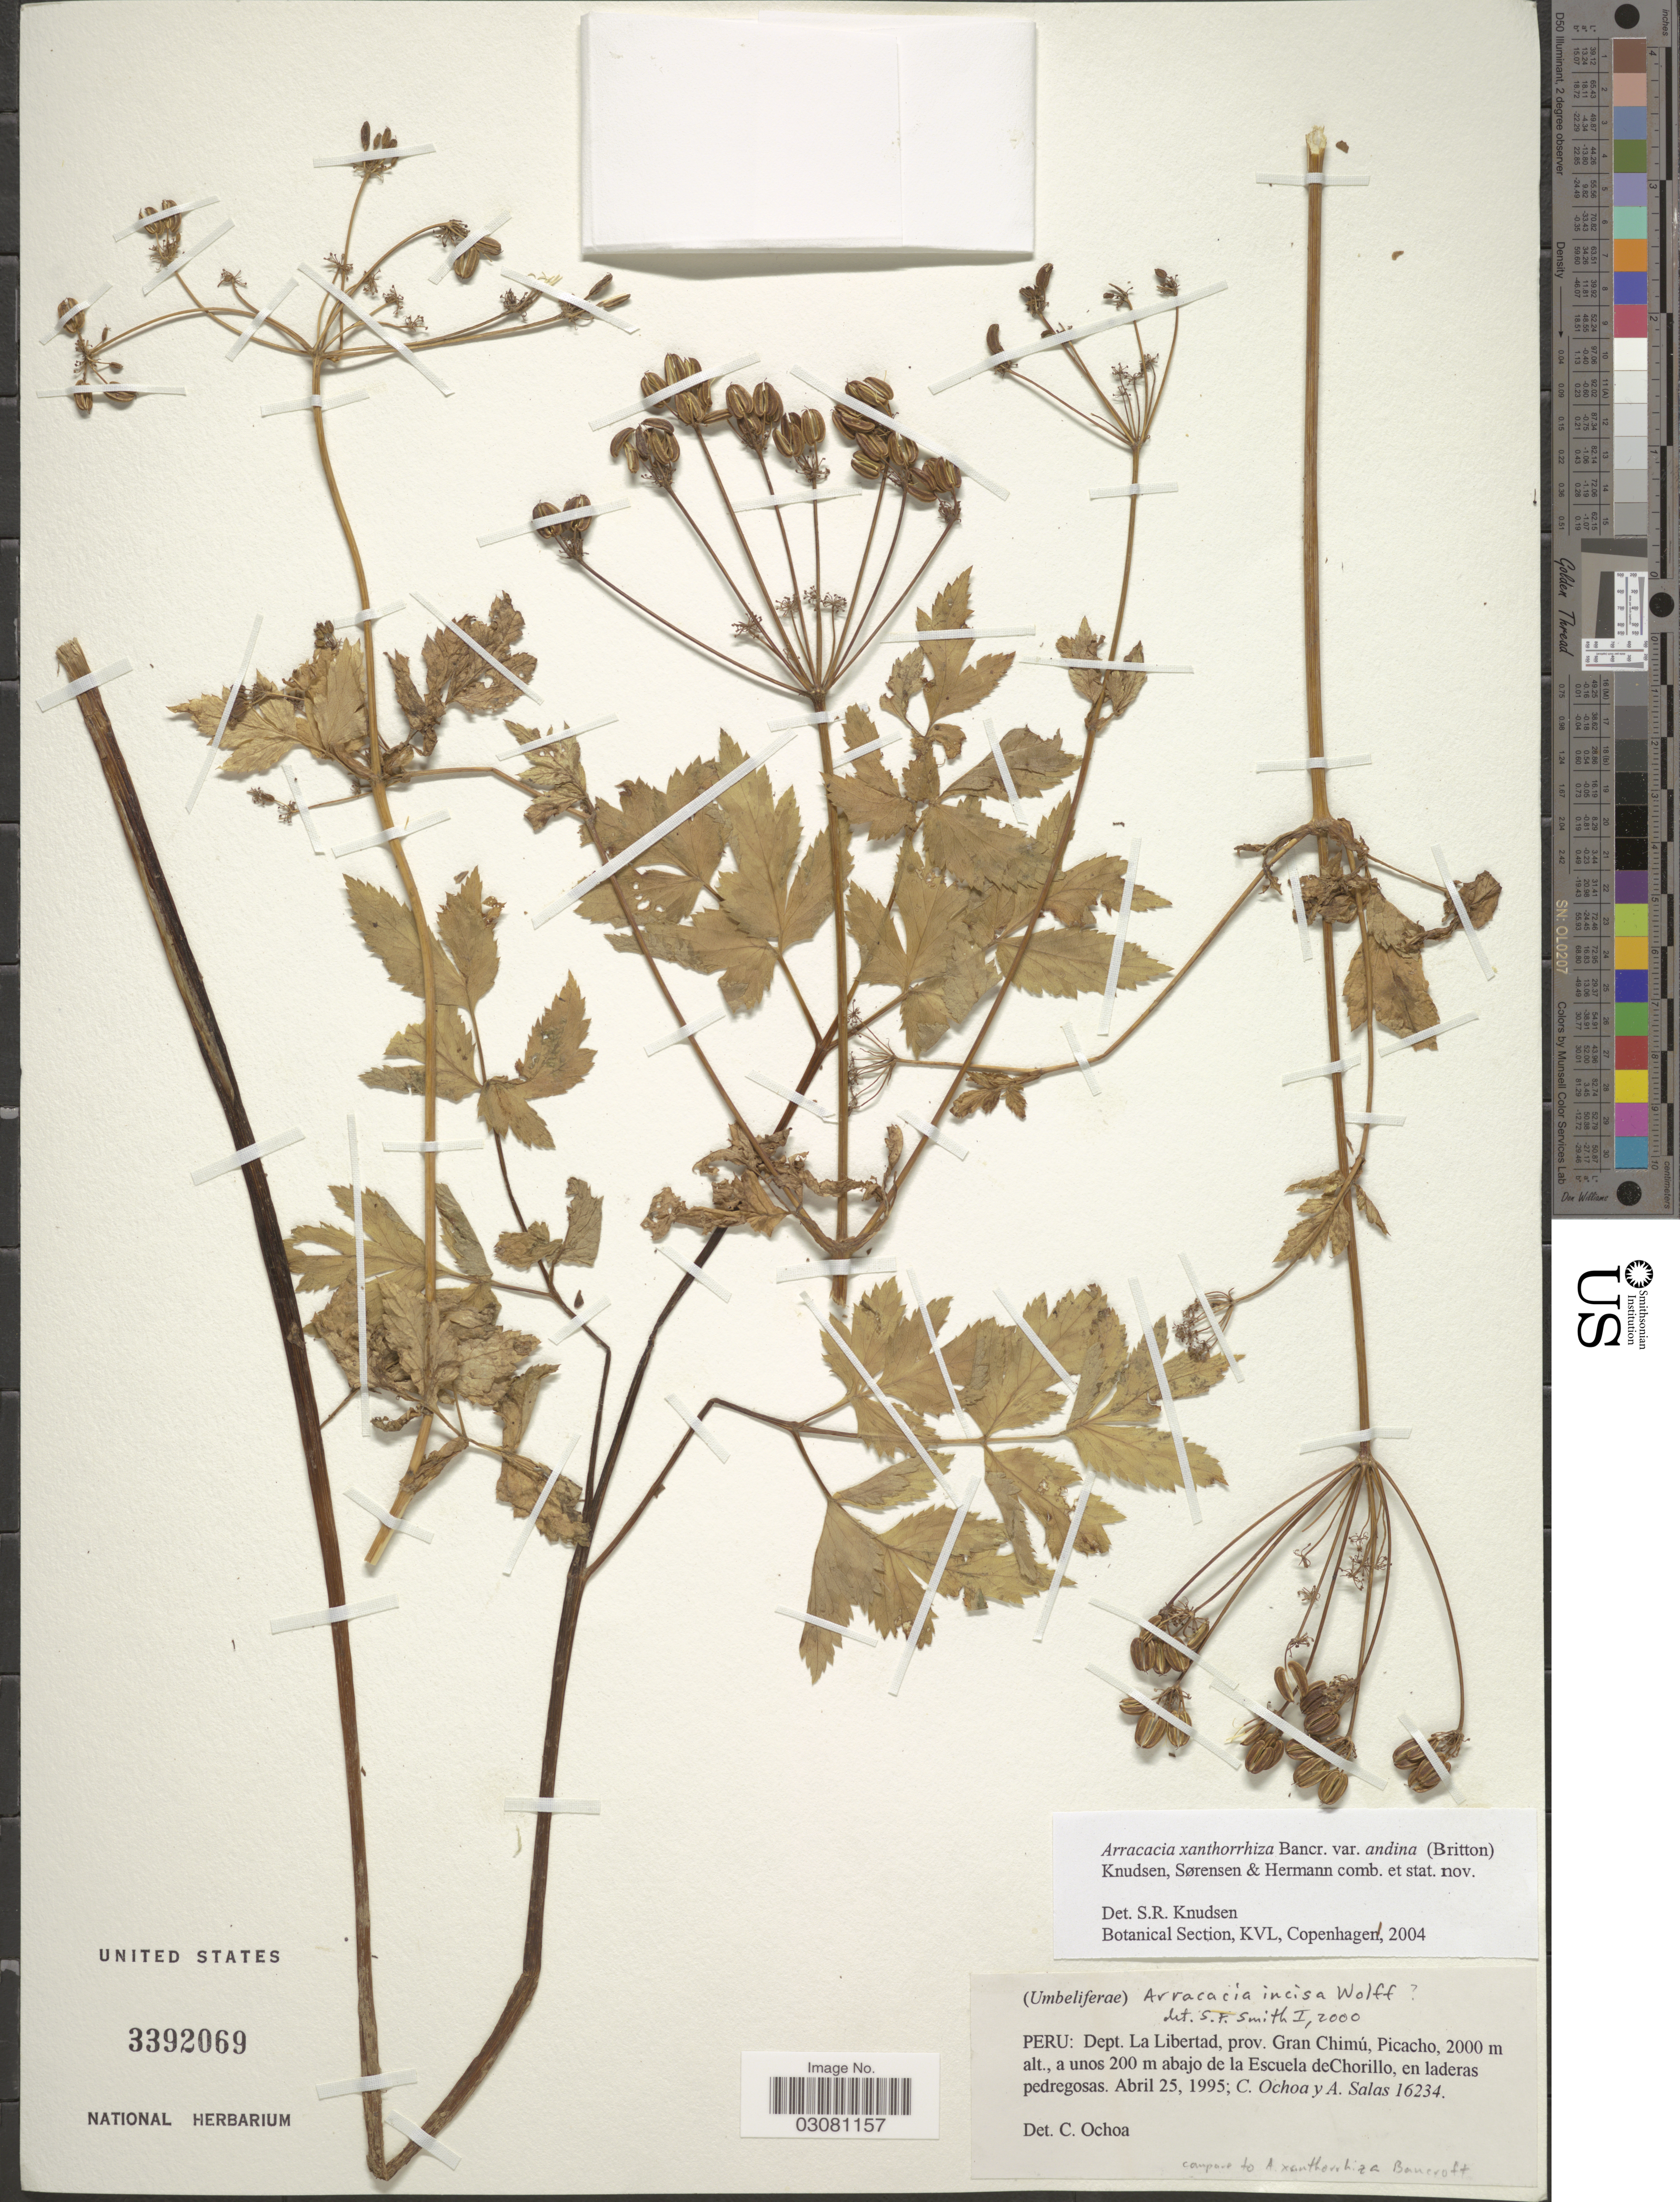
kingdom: Plantae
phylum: Tracheophyta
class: Magnoliopsida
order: Apiales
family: Apiaceae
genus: Arracacia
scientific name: Arracacia xanthorrhiza var. andina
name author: (Britton) S. Knudsen et al.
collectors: C. Ochoa & A. Salas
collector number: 16234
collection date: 1995-04-25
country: Peru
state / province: La Libertad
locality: Dept. La Libertad, prov. Gran Chimú, Picacho, a unos 200 m abajo de la Escuela de Chorillo.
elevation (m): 2000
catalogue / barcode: US 3392069